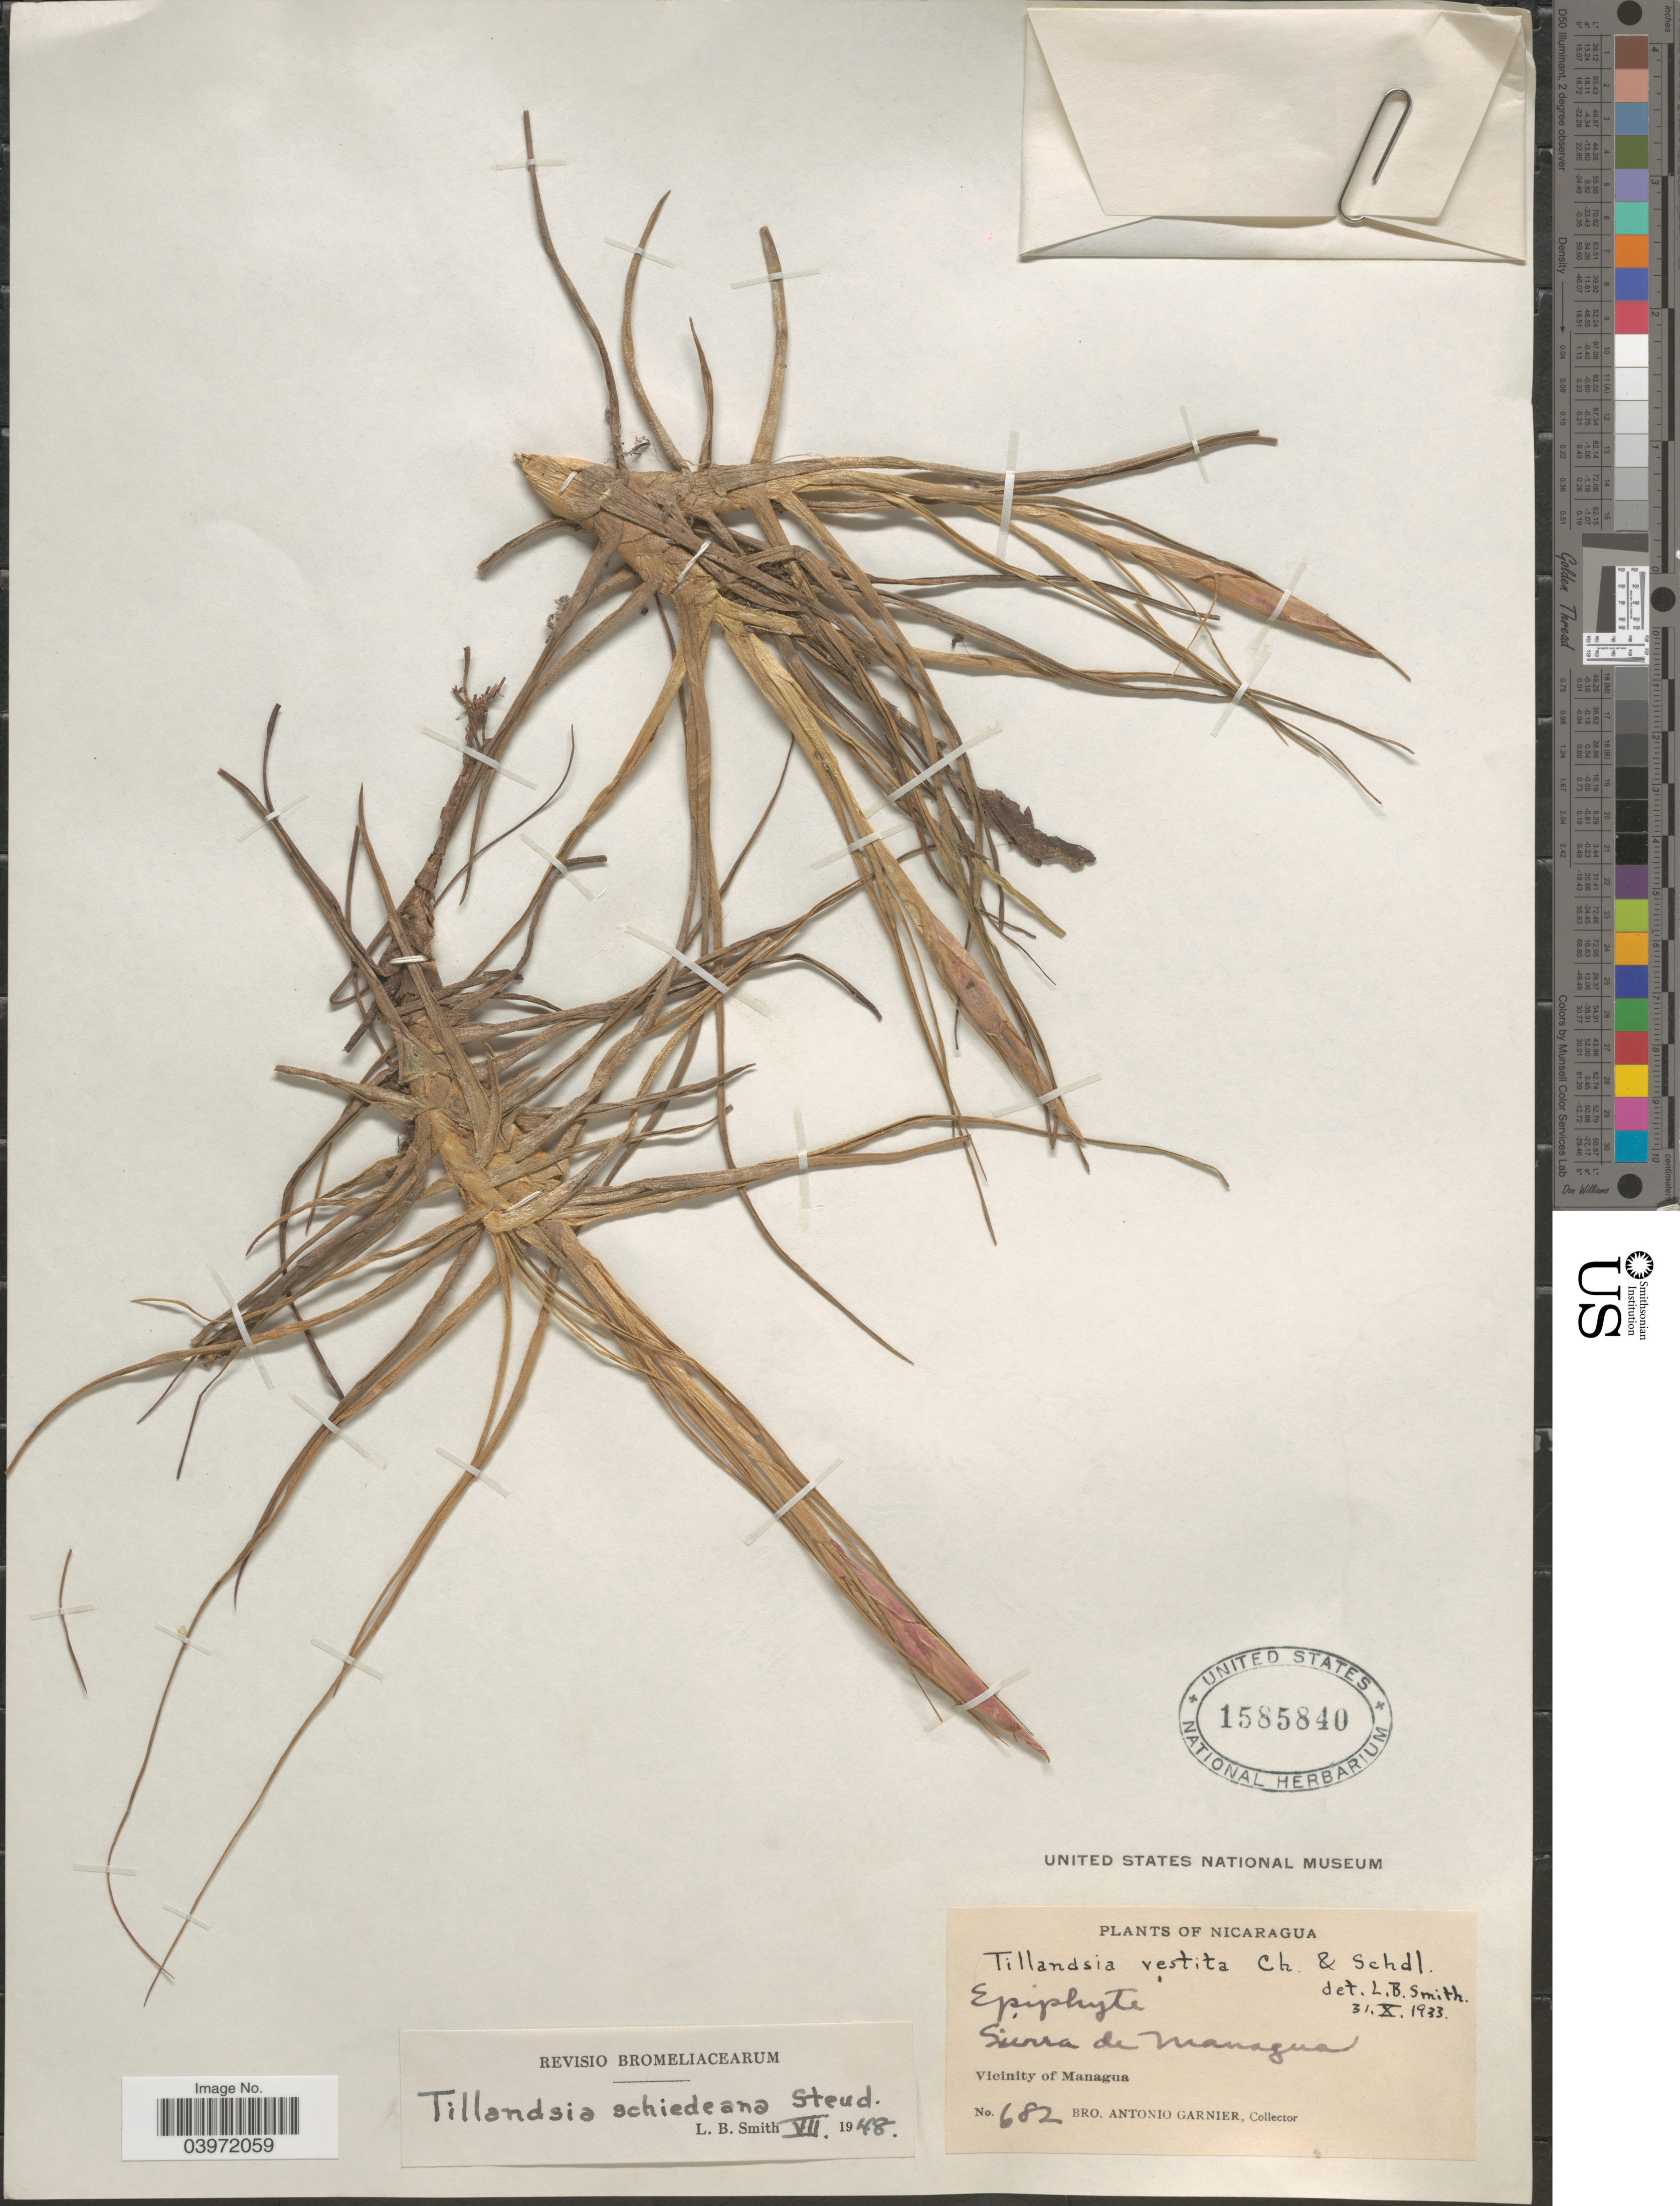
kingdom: Plantae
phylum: Tracheophyta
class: Liliopsida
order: Poales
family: Bromeliaceae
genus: Tillandsia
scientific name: Tillandsia schiedeana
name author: Steud.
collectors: Bro. A. Garnier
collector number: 682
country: Nicaragua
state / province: Managua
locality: Sierra de Managua. Vicinity of Managua.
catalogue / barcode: US 1585840